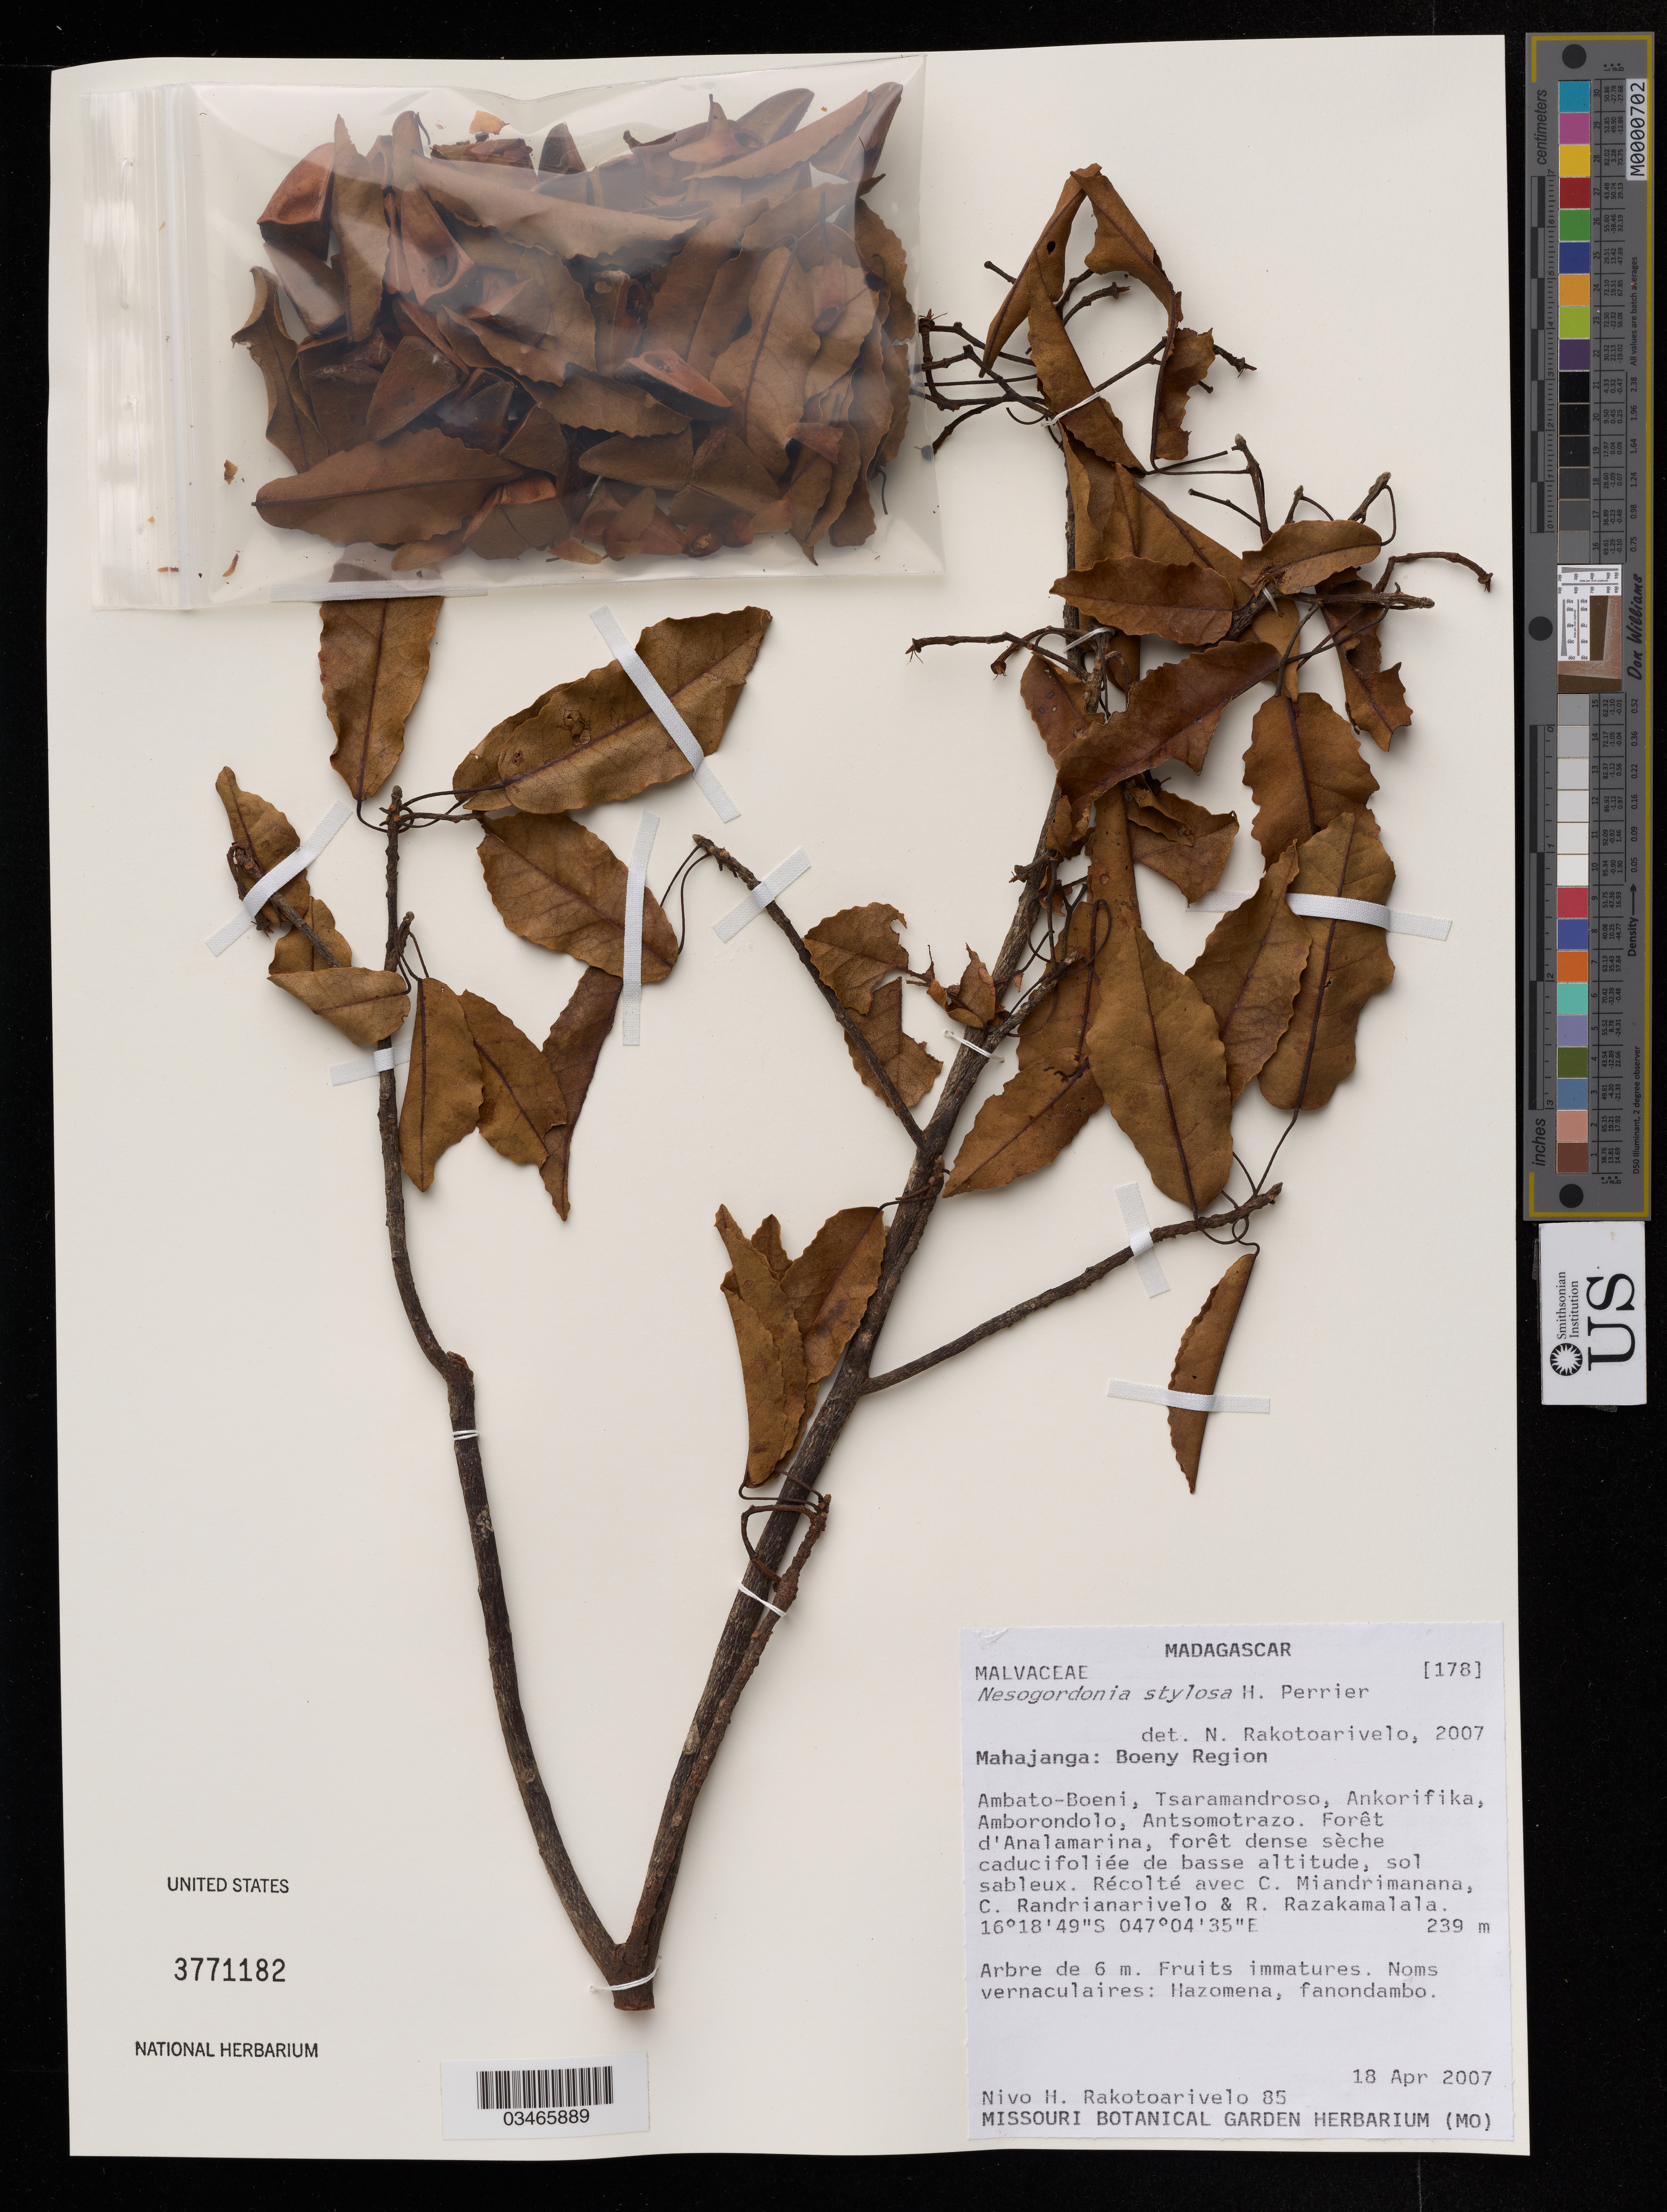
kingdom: Plantae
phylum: Tracheophyta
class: Magnoliopsida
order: Malvales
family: Malvaceae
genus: Nesogordonia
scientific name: Nesogordonia stylosa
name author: H. Perrier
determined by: Rakotoarivelo, N.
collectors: N. Rakotoarivelo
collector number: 85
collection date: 2007-04-18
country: Madagascar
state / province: Betsiboka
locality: Ambato-Boeni, Tsaramandroso, ANkorifika, Amborondolo, Antsomotrazo.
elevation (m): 239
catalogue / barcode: US 3771182